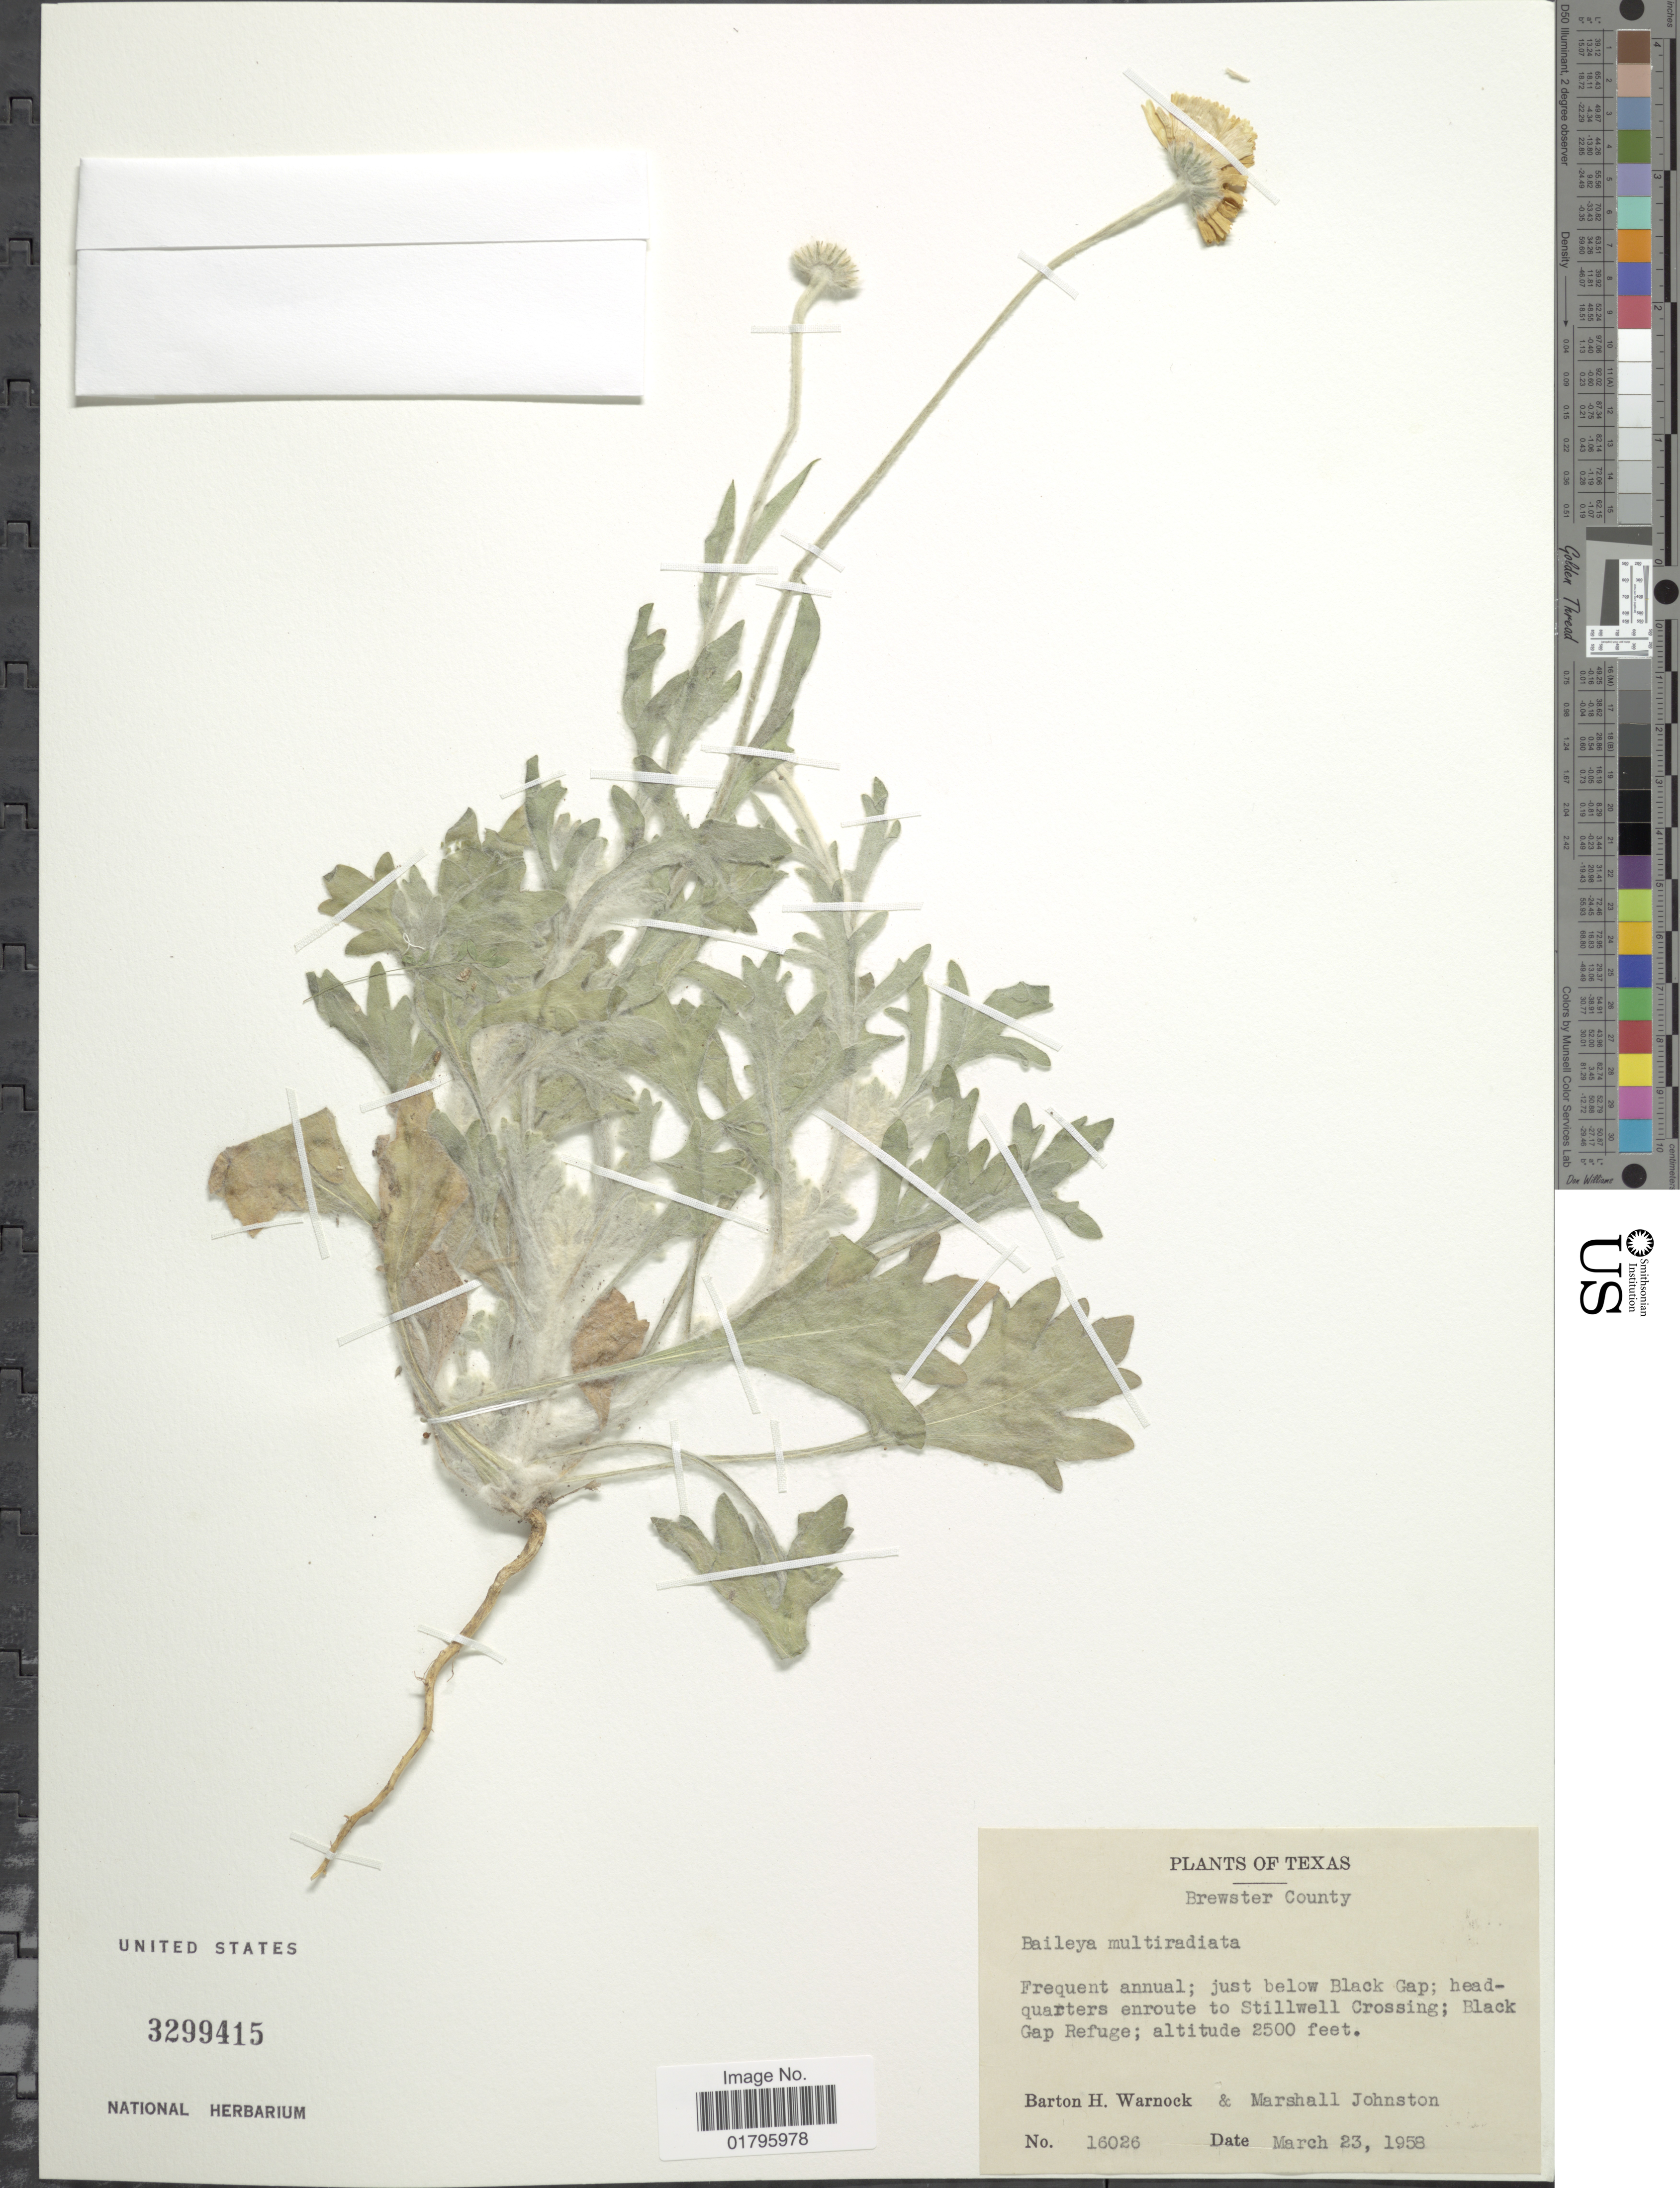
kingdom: Plantae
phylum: Tracheophyta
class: Magnoliopsida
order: Asterales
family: Asteraceae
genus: Baileya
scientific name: Baileya multiradiata var. thurberi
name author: (Rydb.) Kittell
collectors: B. H. Warnock & M. Johnston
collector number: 16026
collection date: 1958-03-23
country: United States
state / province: Texas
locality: Brewster County. Just below Black Gap; headquarters enroute to Stillwell Crossing; Black Gap Refuge.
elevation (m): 762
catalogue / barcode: US 3299415